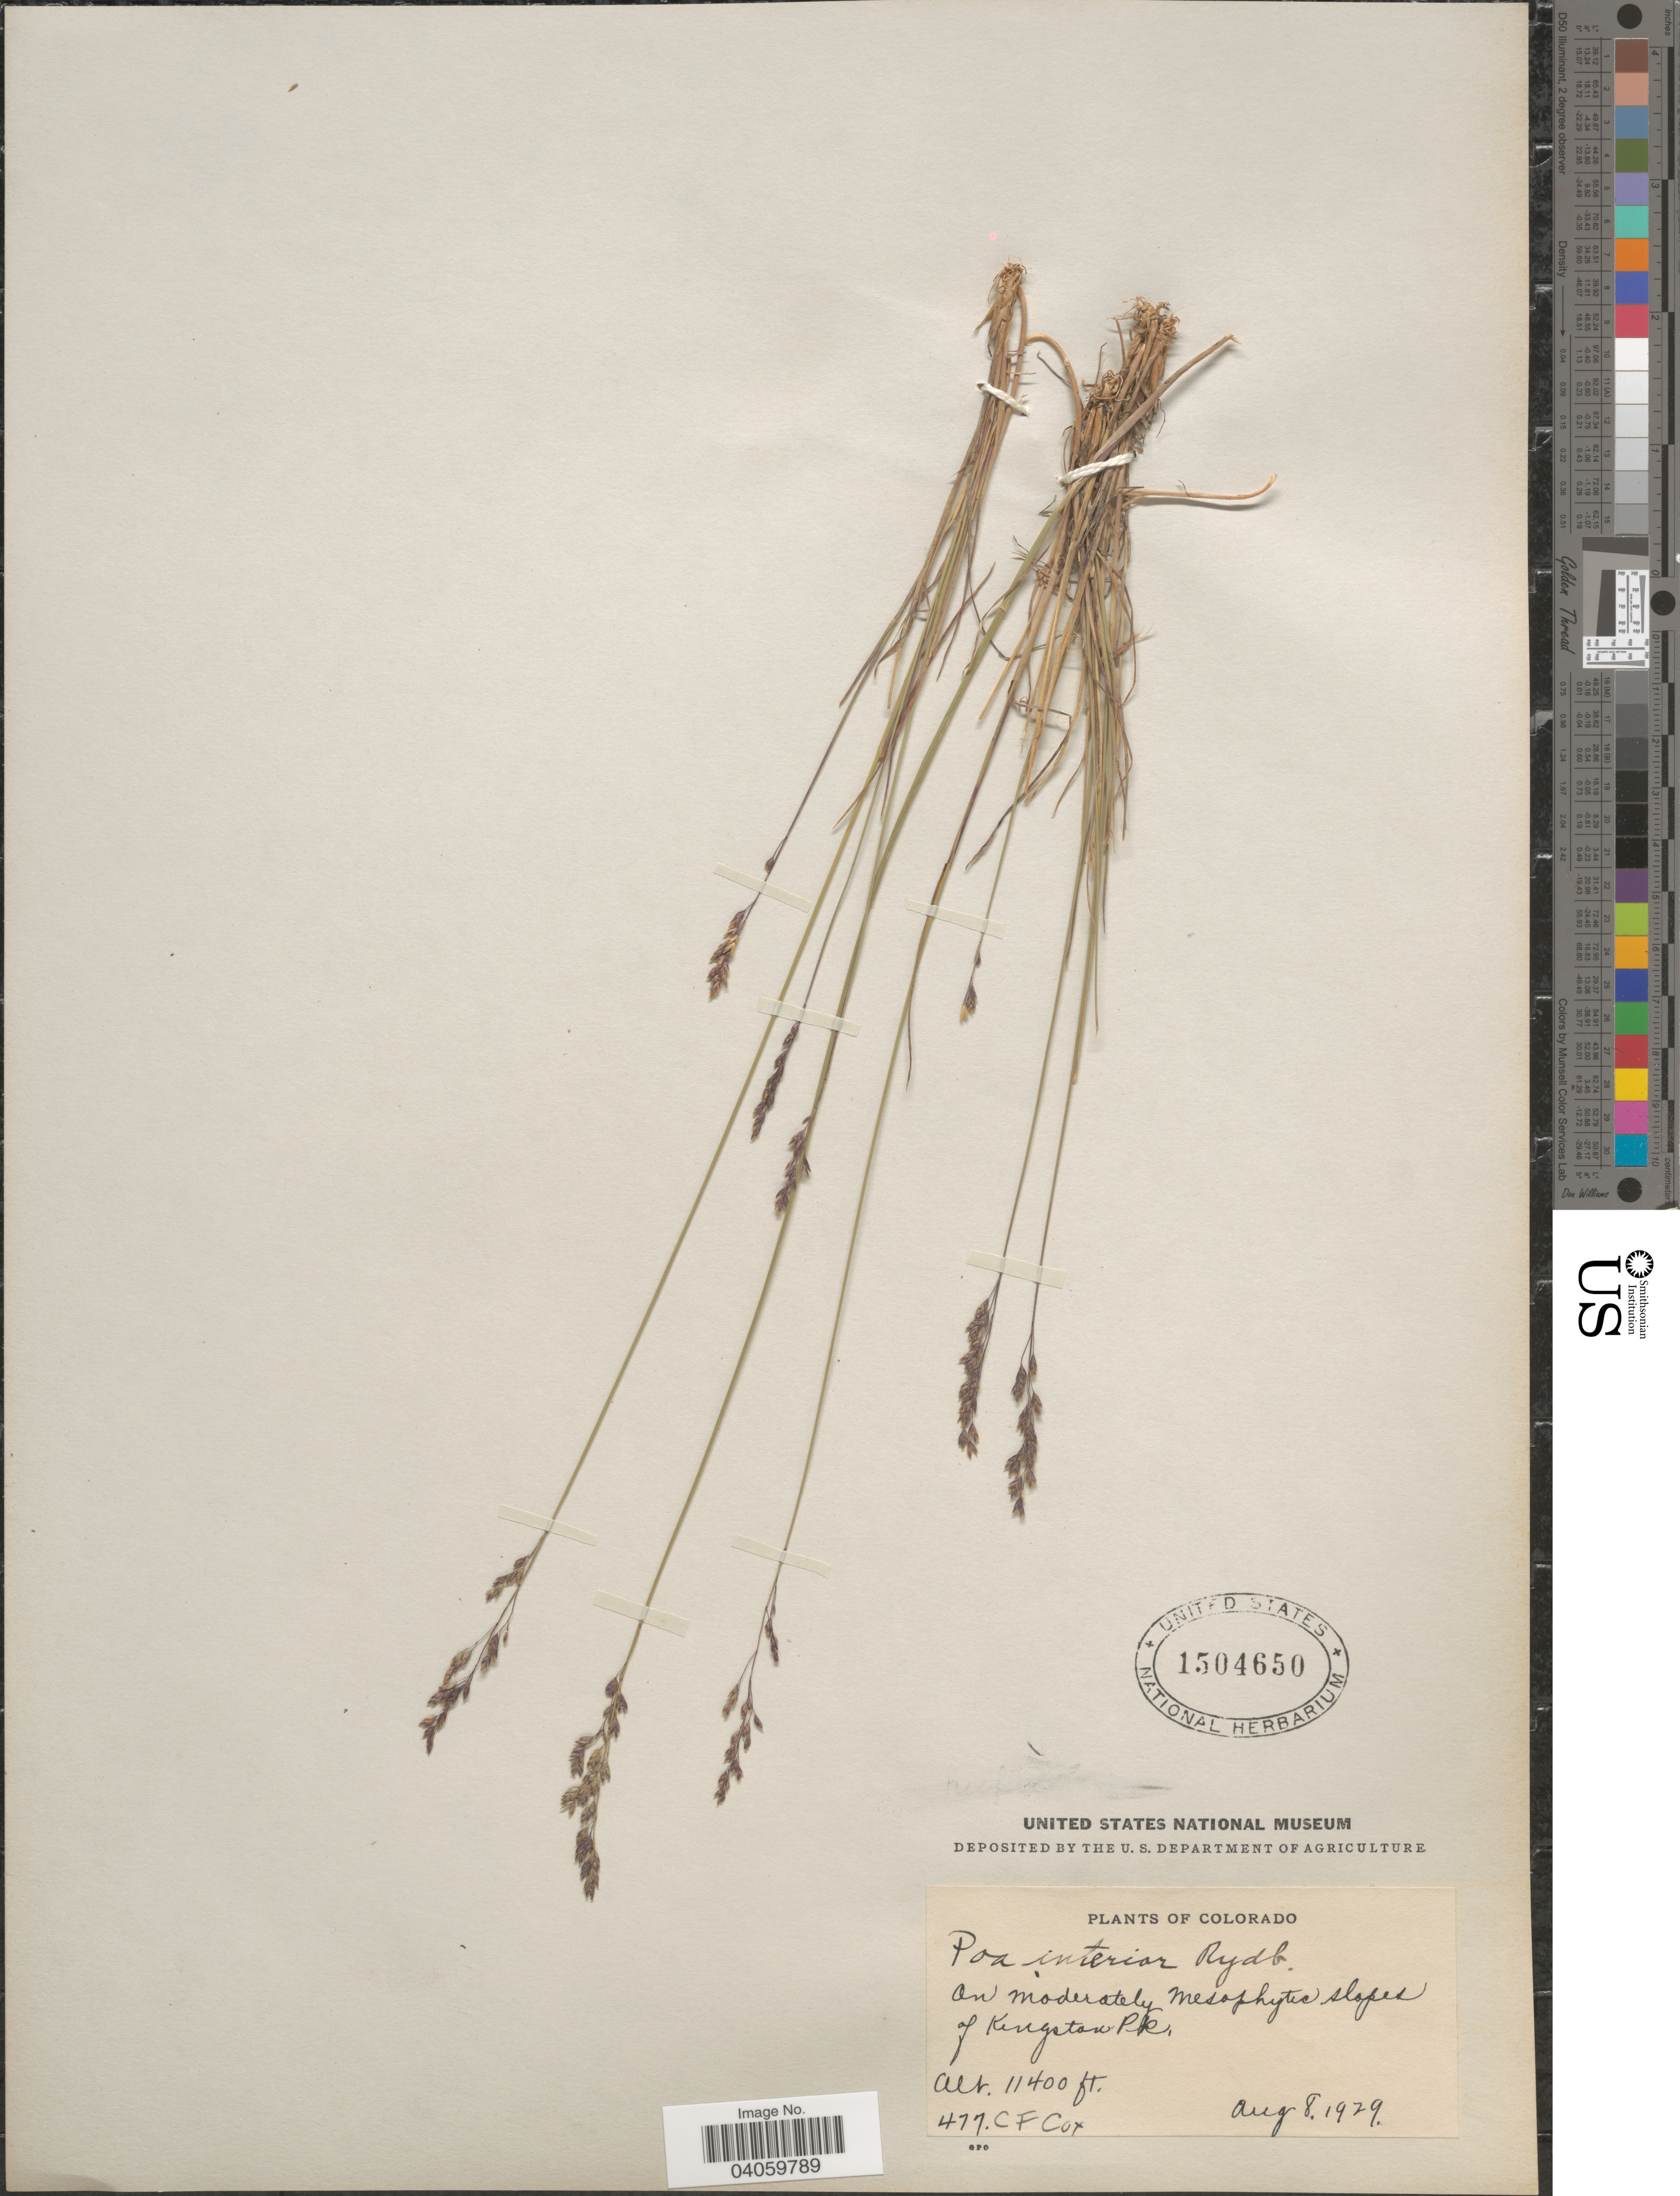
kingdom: Plantae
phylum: Tracheophyta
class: Liliopsida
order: Poales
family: Poaceae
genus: Poa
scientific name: Poa interior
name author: Rydb.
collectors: C. Cox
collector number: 477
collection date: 1929-08-08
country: United States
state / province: Colorado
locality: On moderately mesophytic slopes of Kingston Pks.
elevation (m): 3475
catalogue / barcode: US 1504650